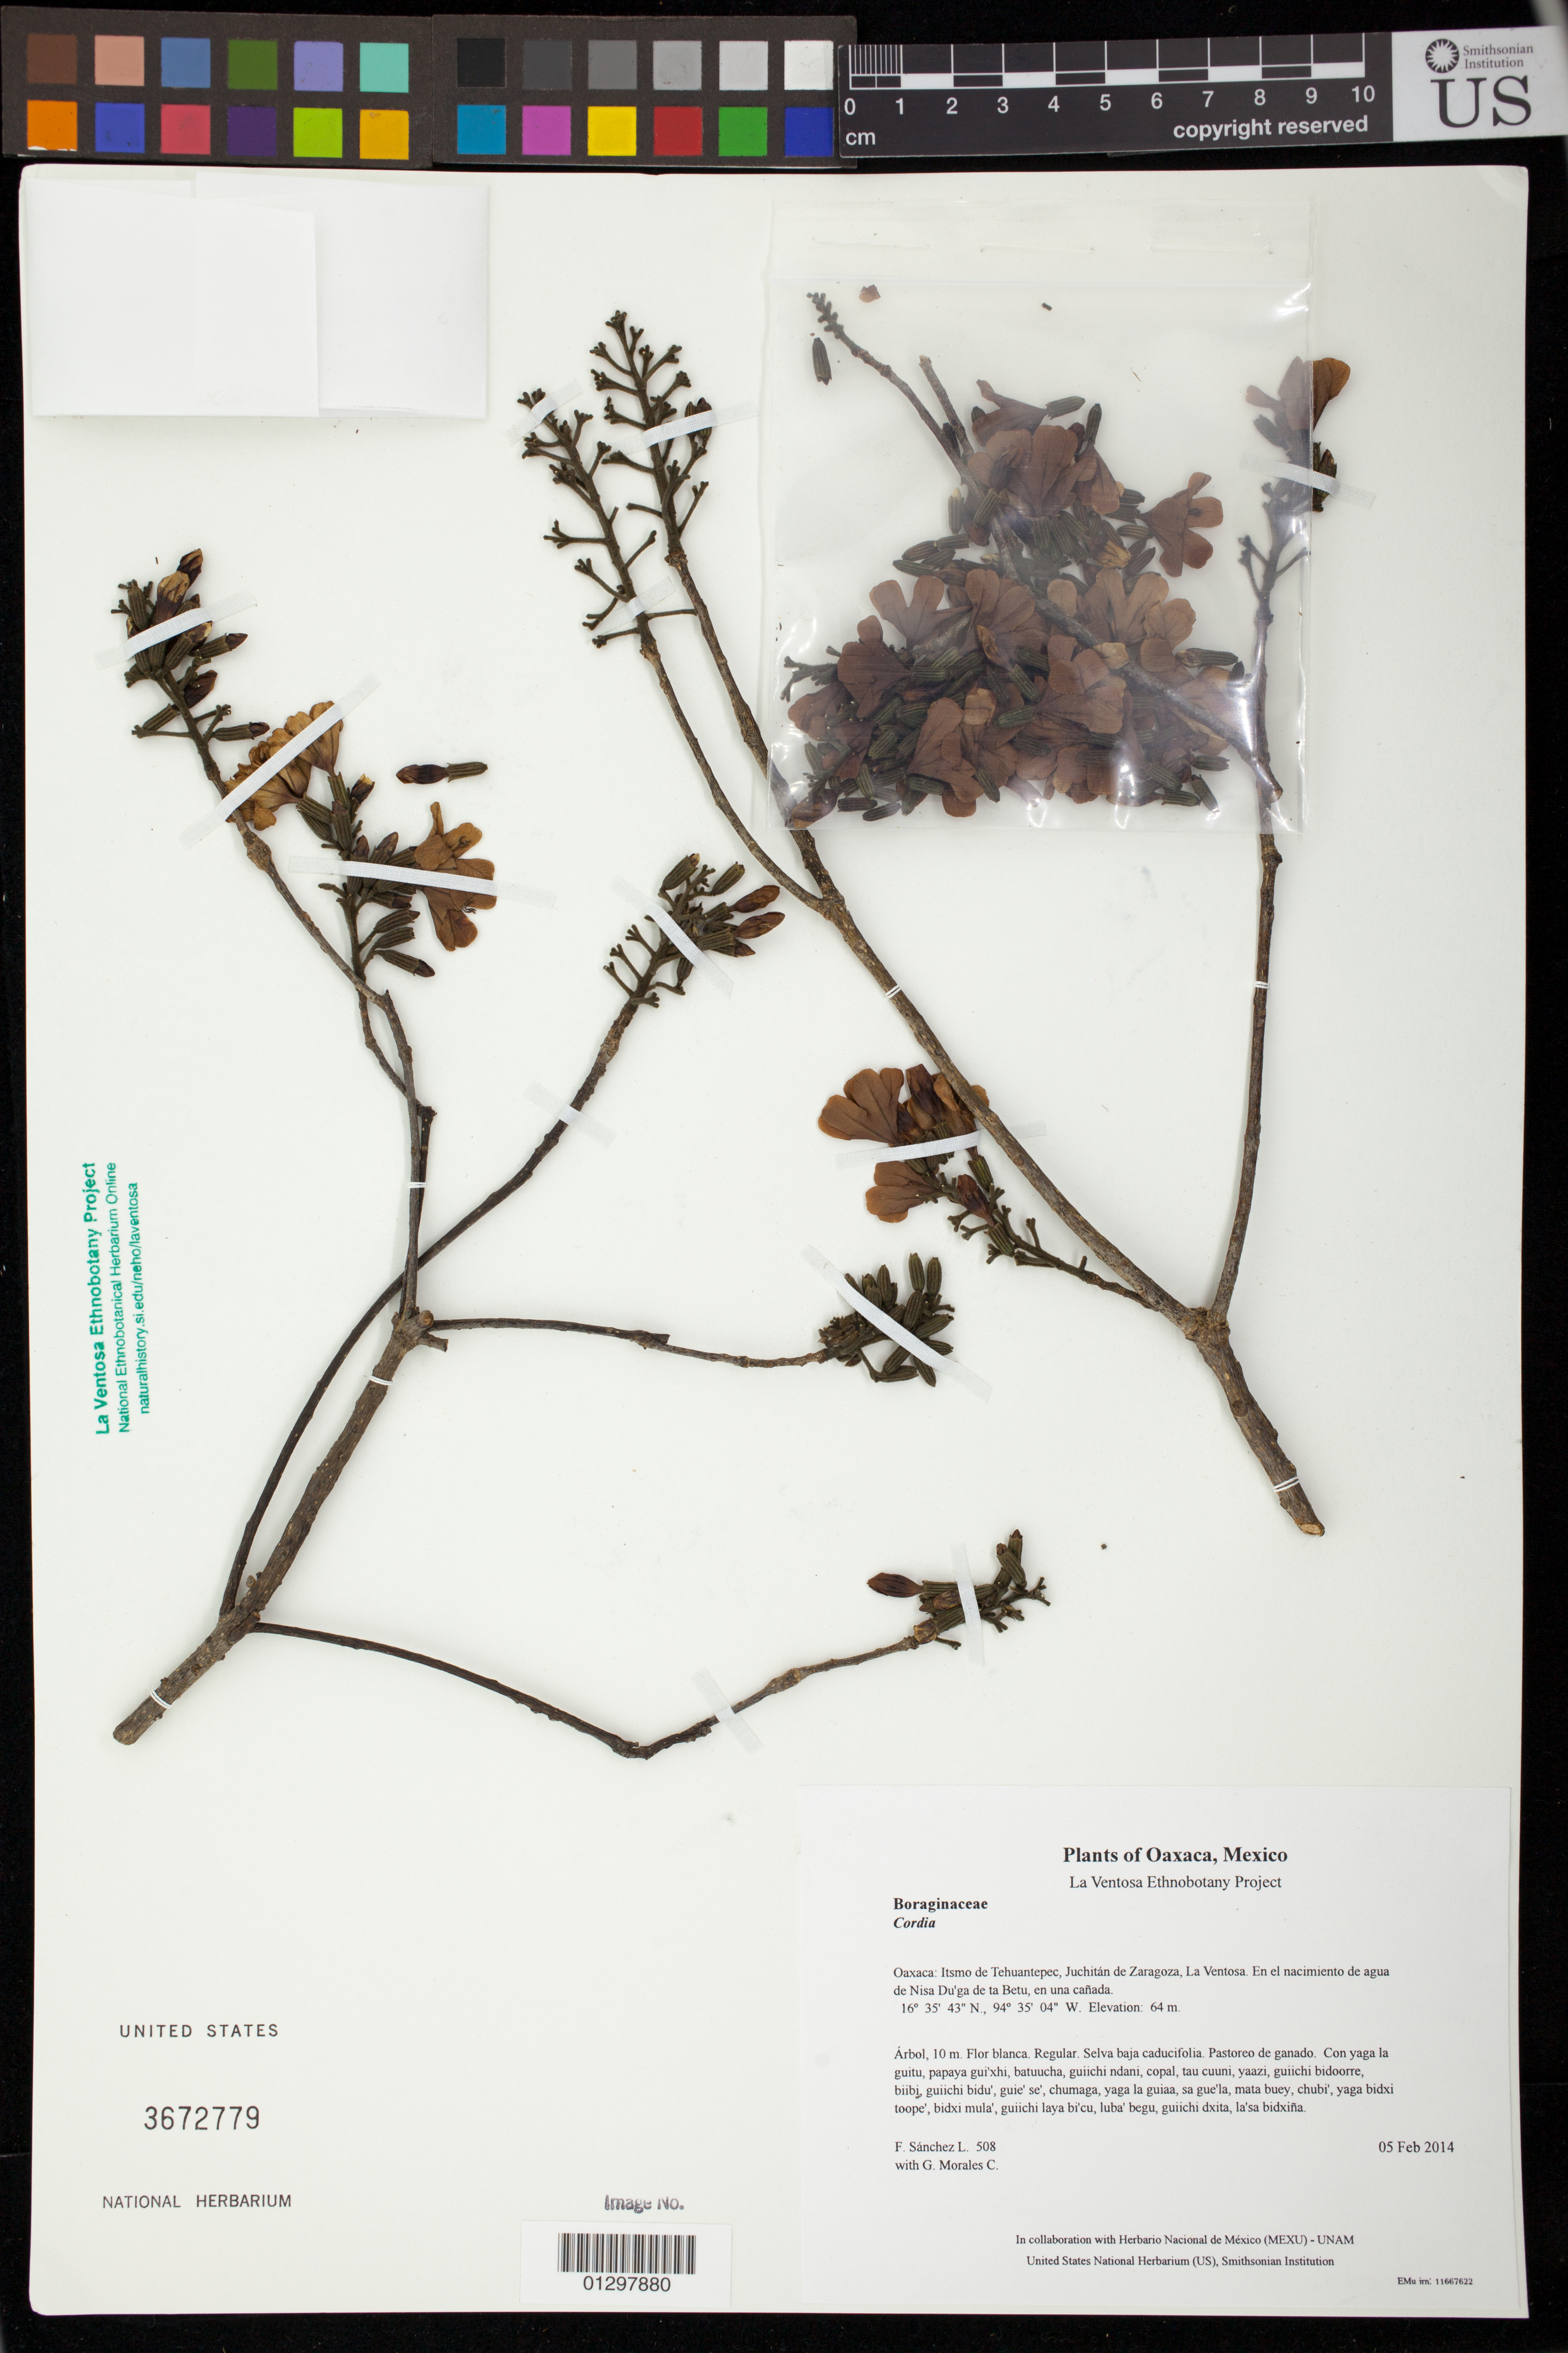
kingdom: Plantae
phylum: Tracheophyta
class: Magnoliopsida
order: Boraginales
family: Cordiaceae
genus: Cordia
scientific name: Cordia gerascanthus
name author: L.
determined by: Velasco G., Kenia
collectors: F. Sánchez L. & G. Morales C.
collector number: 508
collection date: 2014-02-05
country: Mexico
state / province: Oaxaca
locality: Itsmo de Tehuantepec, Juchitán de Zaragoza, La Ventosa. En el nacimiento de agua de Nisa Du'ga de ta Betu, en una cañada.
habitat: Selva baja caducifolia. Pastoreo de ganado.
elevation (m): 64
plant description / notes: JEBOT, MEXU, SERO, US; Yaga. 10 m. Guie' naquichi'. Nuu.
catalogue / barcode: US 3672779